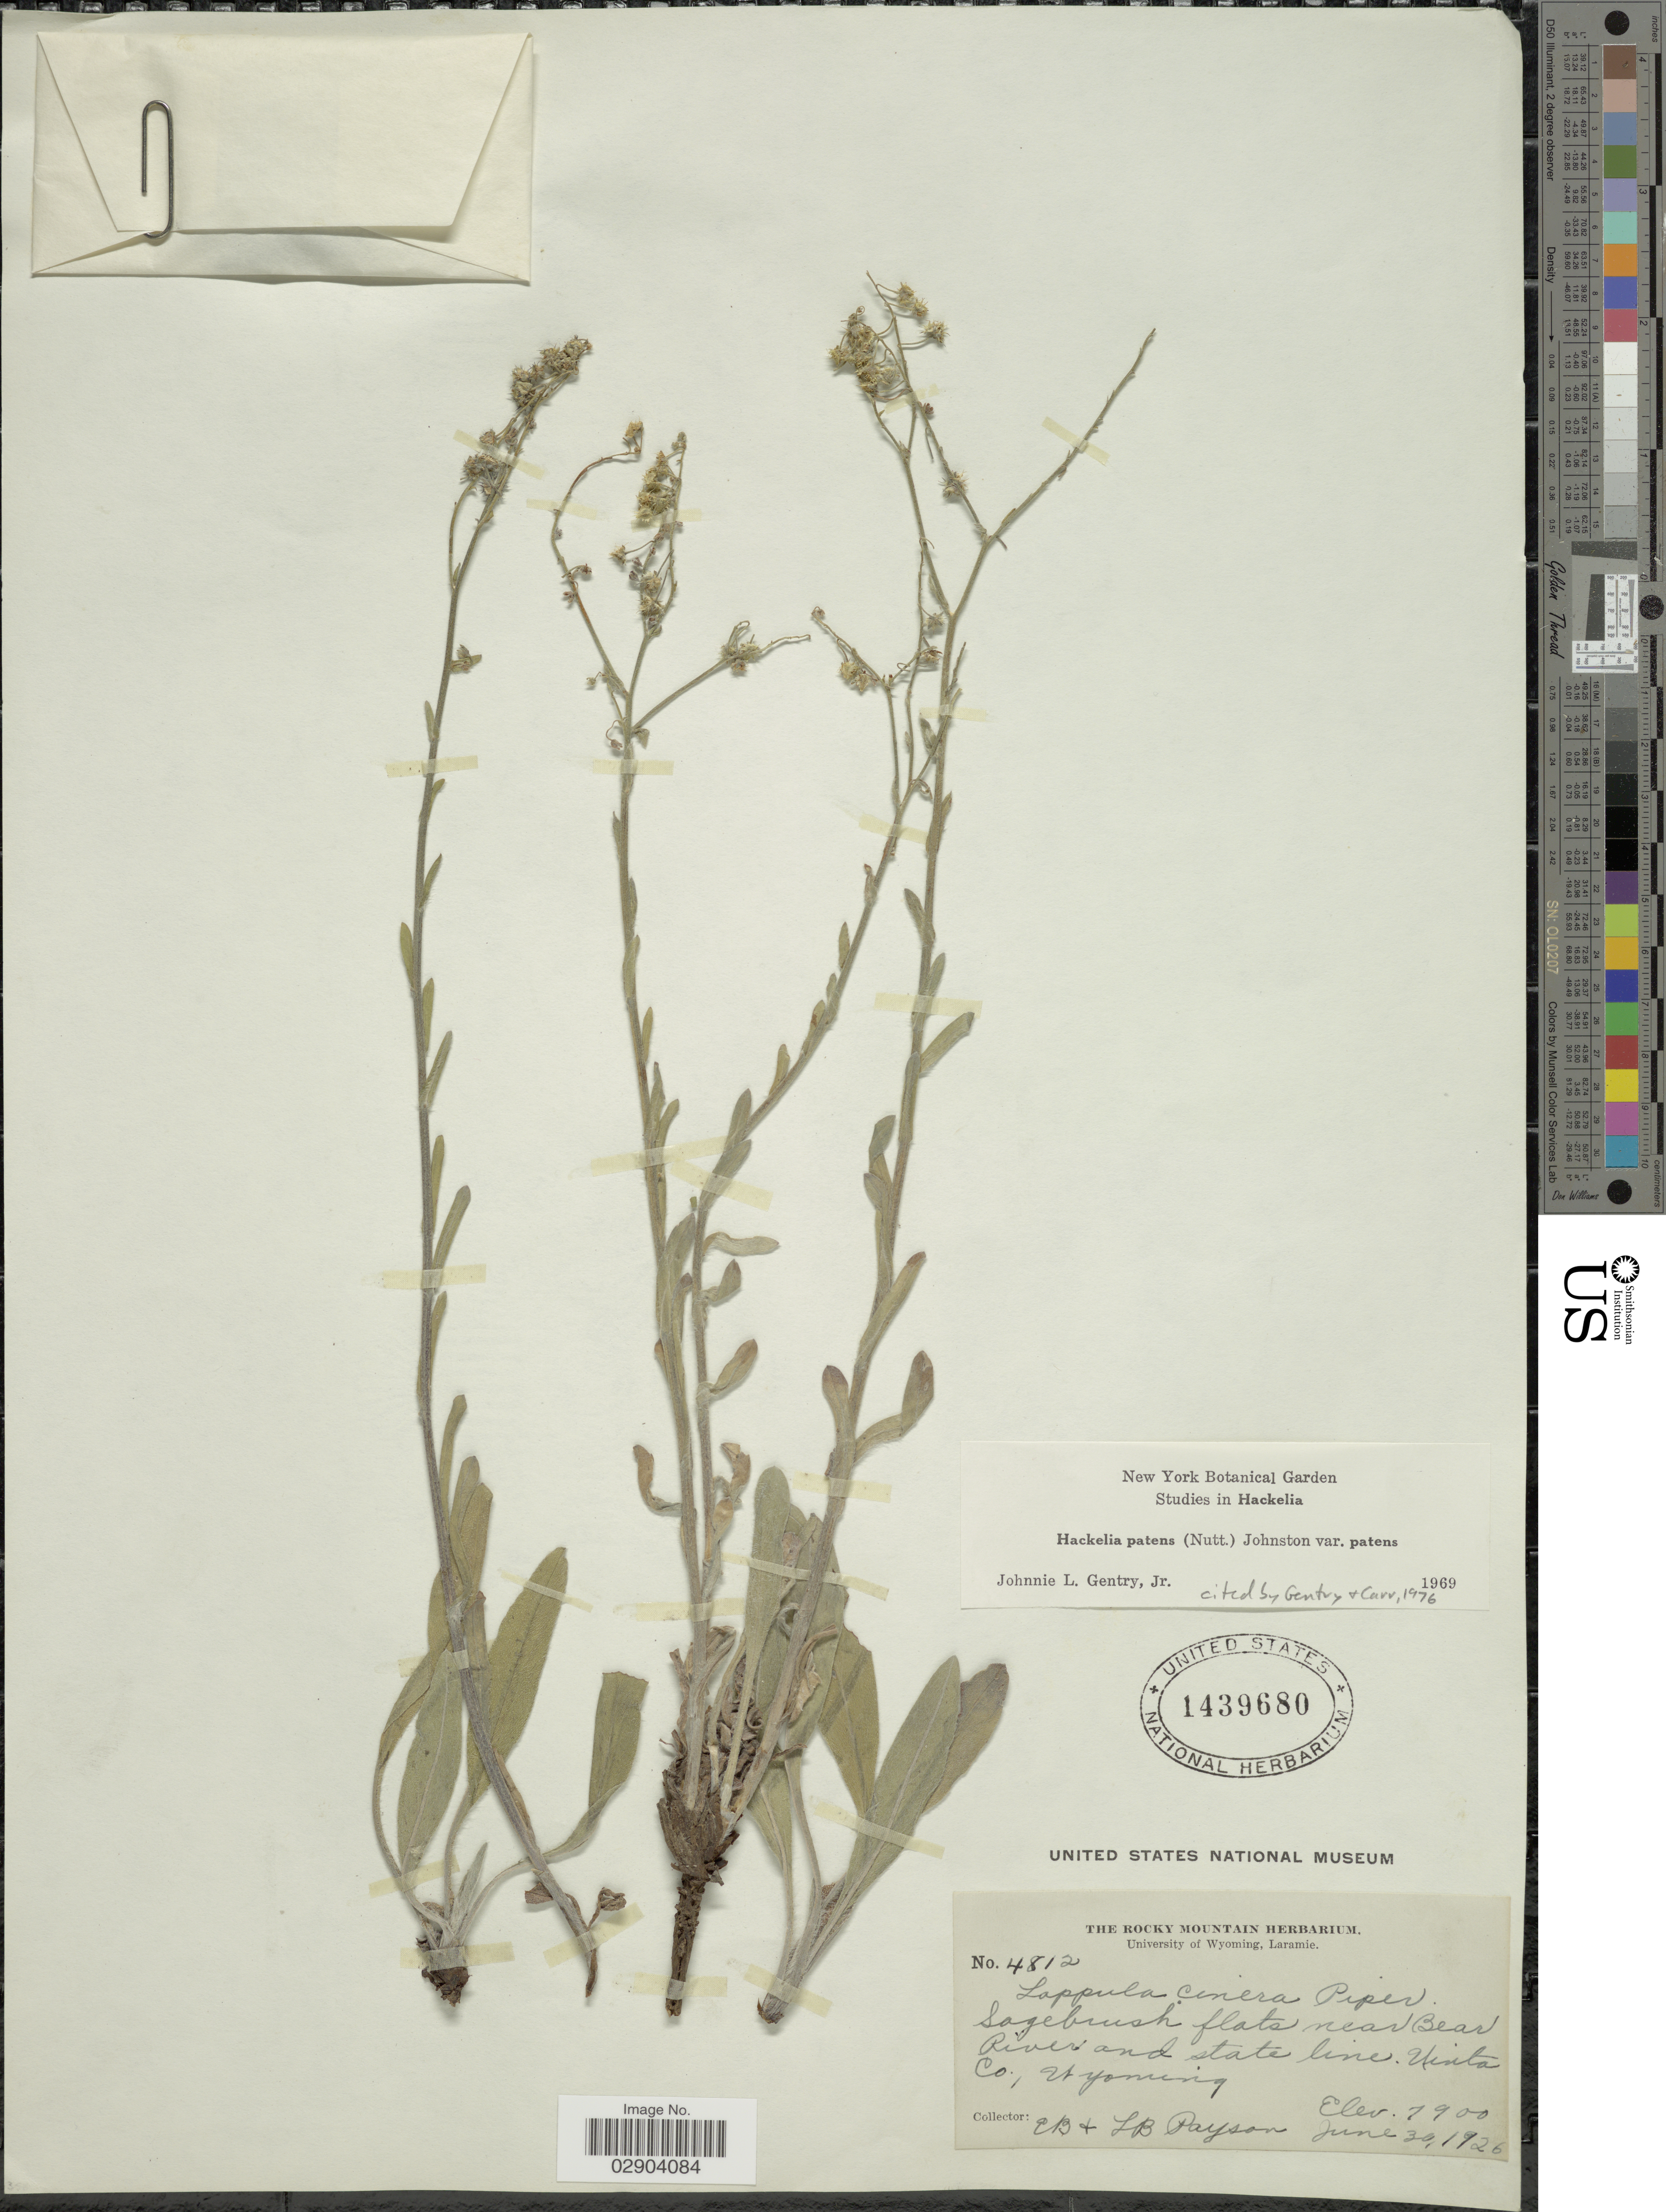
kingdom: Plantae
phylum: Tracheophyta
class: Magnoliopsida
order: Boraginales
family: Boraginaceae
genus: Hackelia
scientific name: Hackelia patens var. patens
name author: (Nutt.) I.M. Johnst.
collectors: E. B. Payson & L. Payson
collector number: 4812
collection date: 1926-06-30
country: United States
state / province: Wyoming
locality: Near Bear River and state line. Uinta Co.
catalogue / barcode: US 1439680